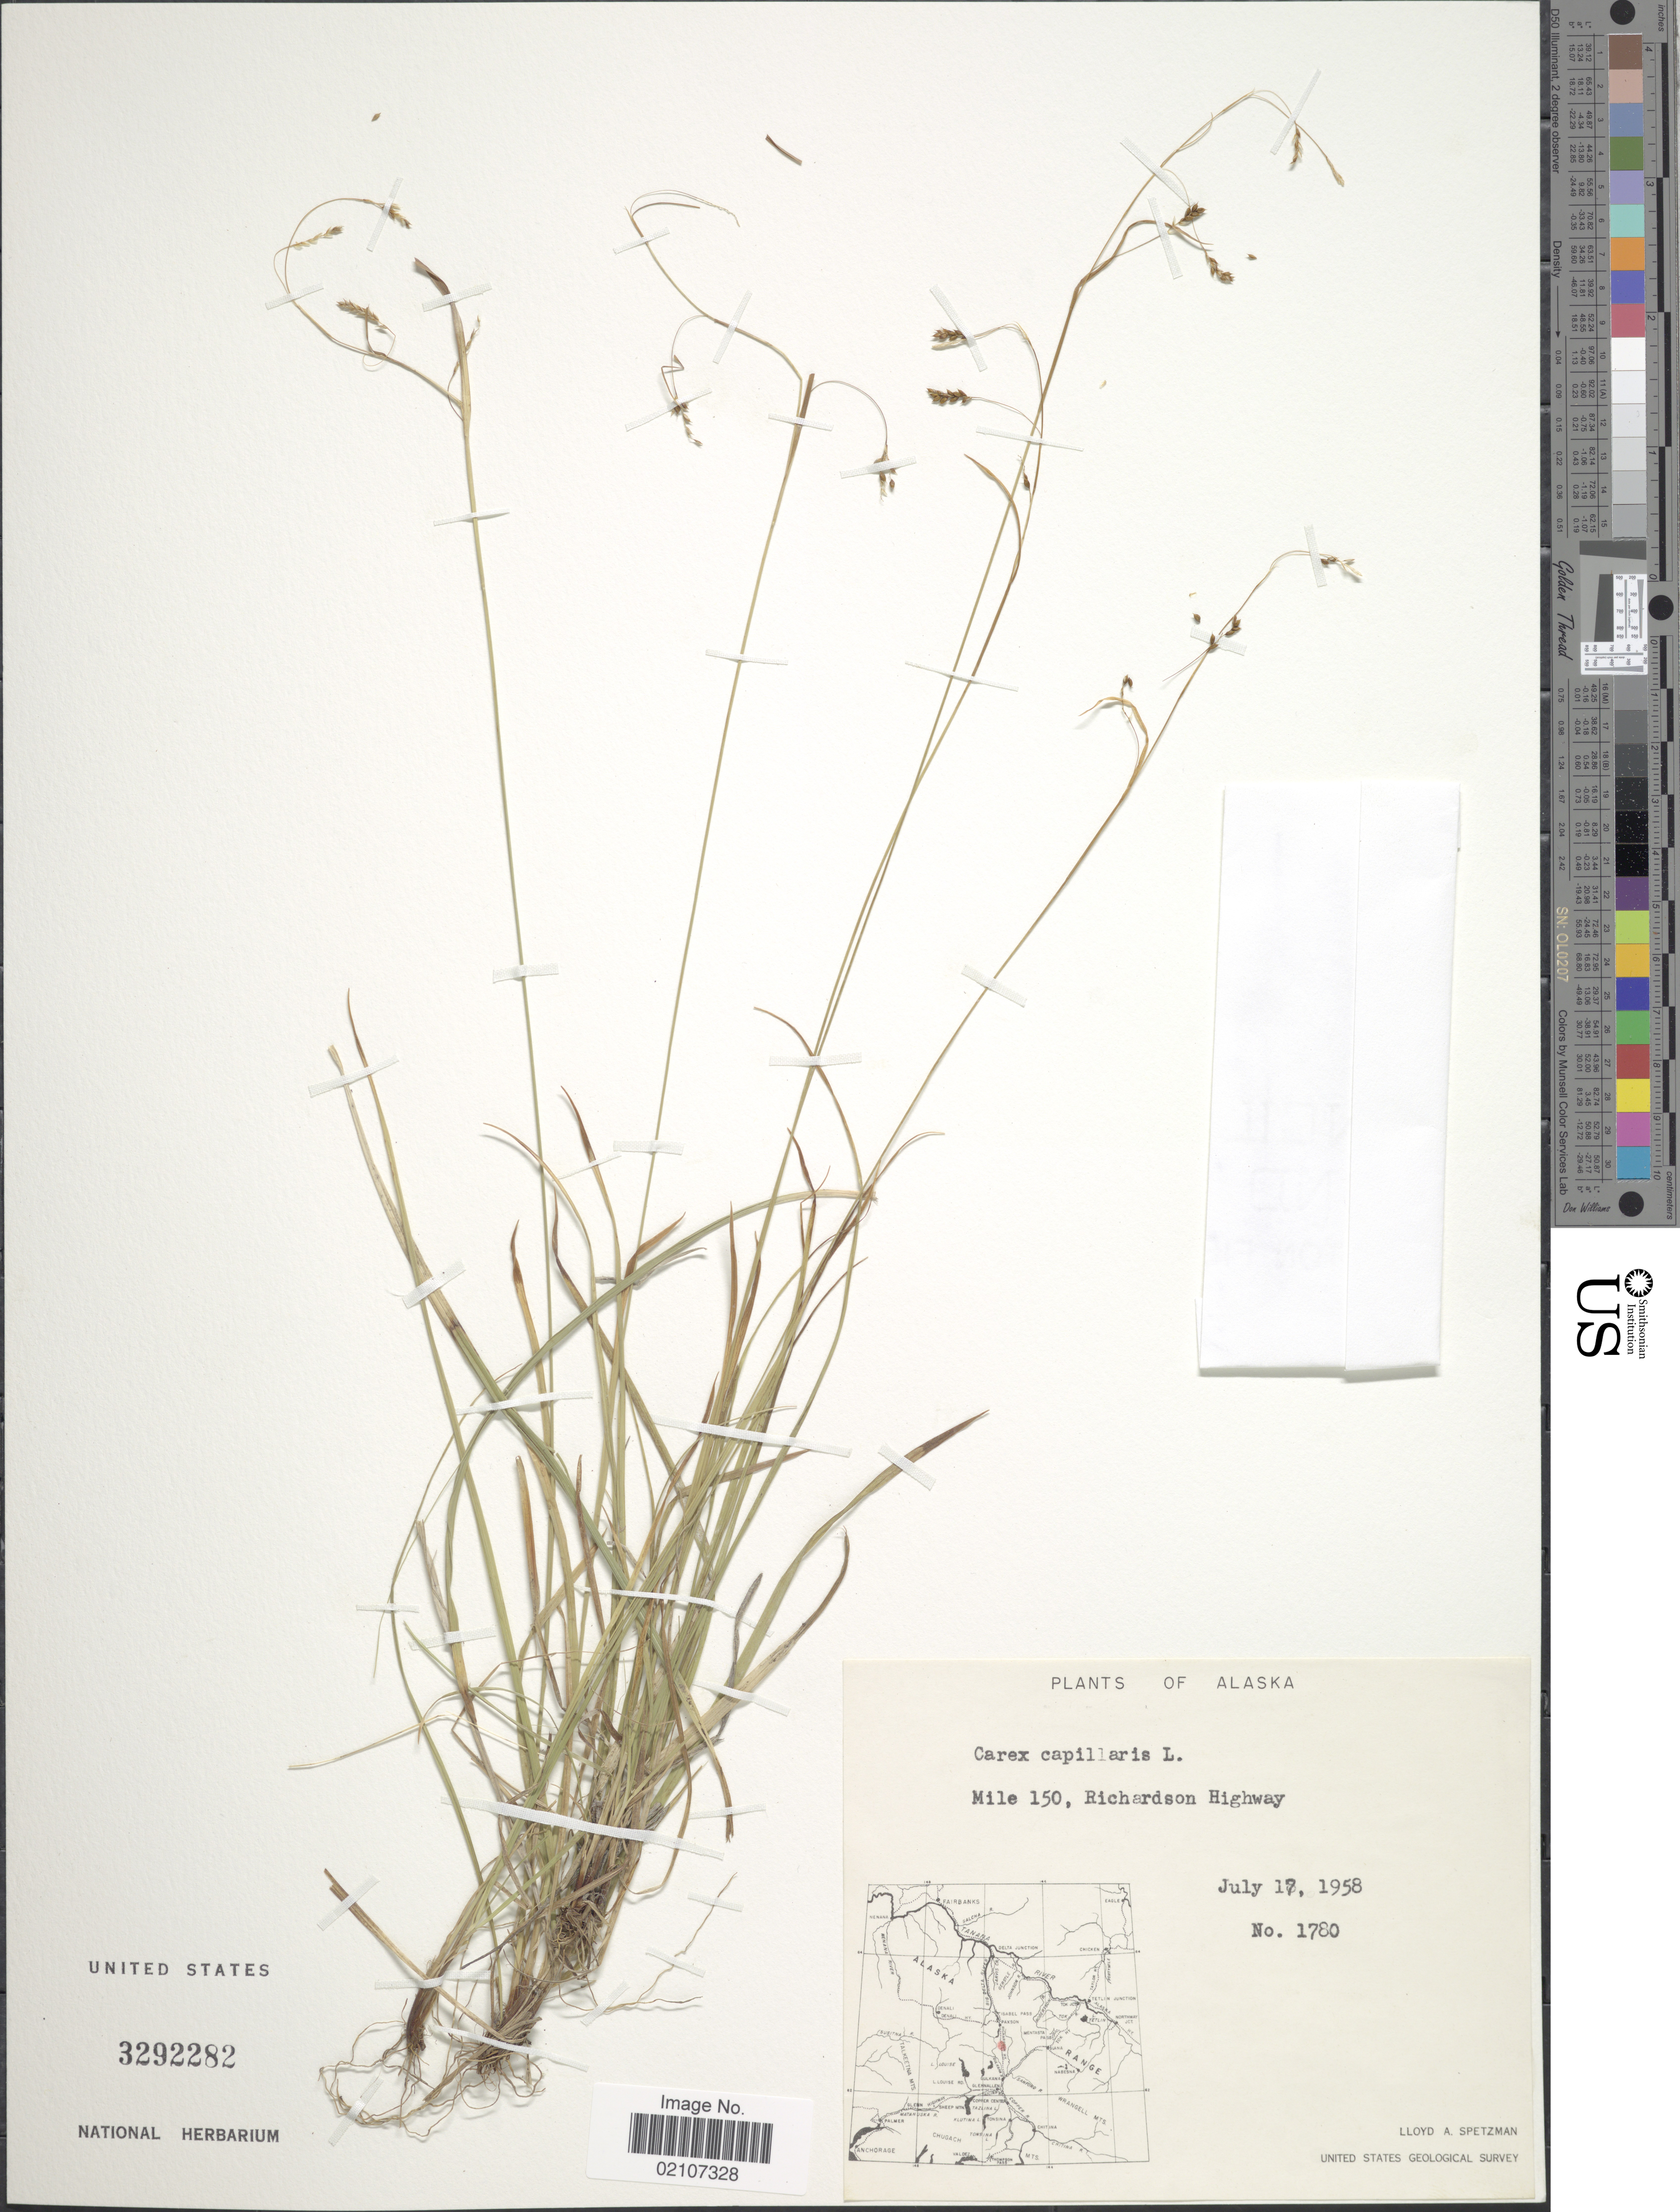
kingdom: Plantae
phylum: Tracheophyta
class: Liliopsida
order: Poales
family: Cyperaceae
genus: Carex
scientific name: Carex capillaris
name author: L.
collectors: L. Spetzman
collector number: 1780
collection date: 1958-07-17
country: United States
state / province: Alaska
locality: Mile 150, Richardson Highway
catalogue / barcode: US 3292282